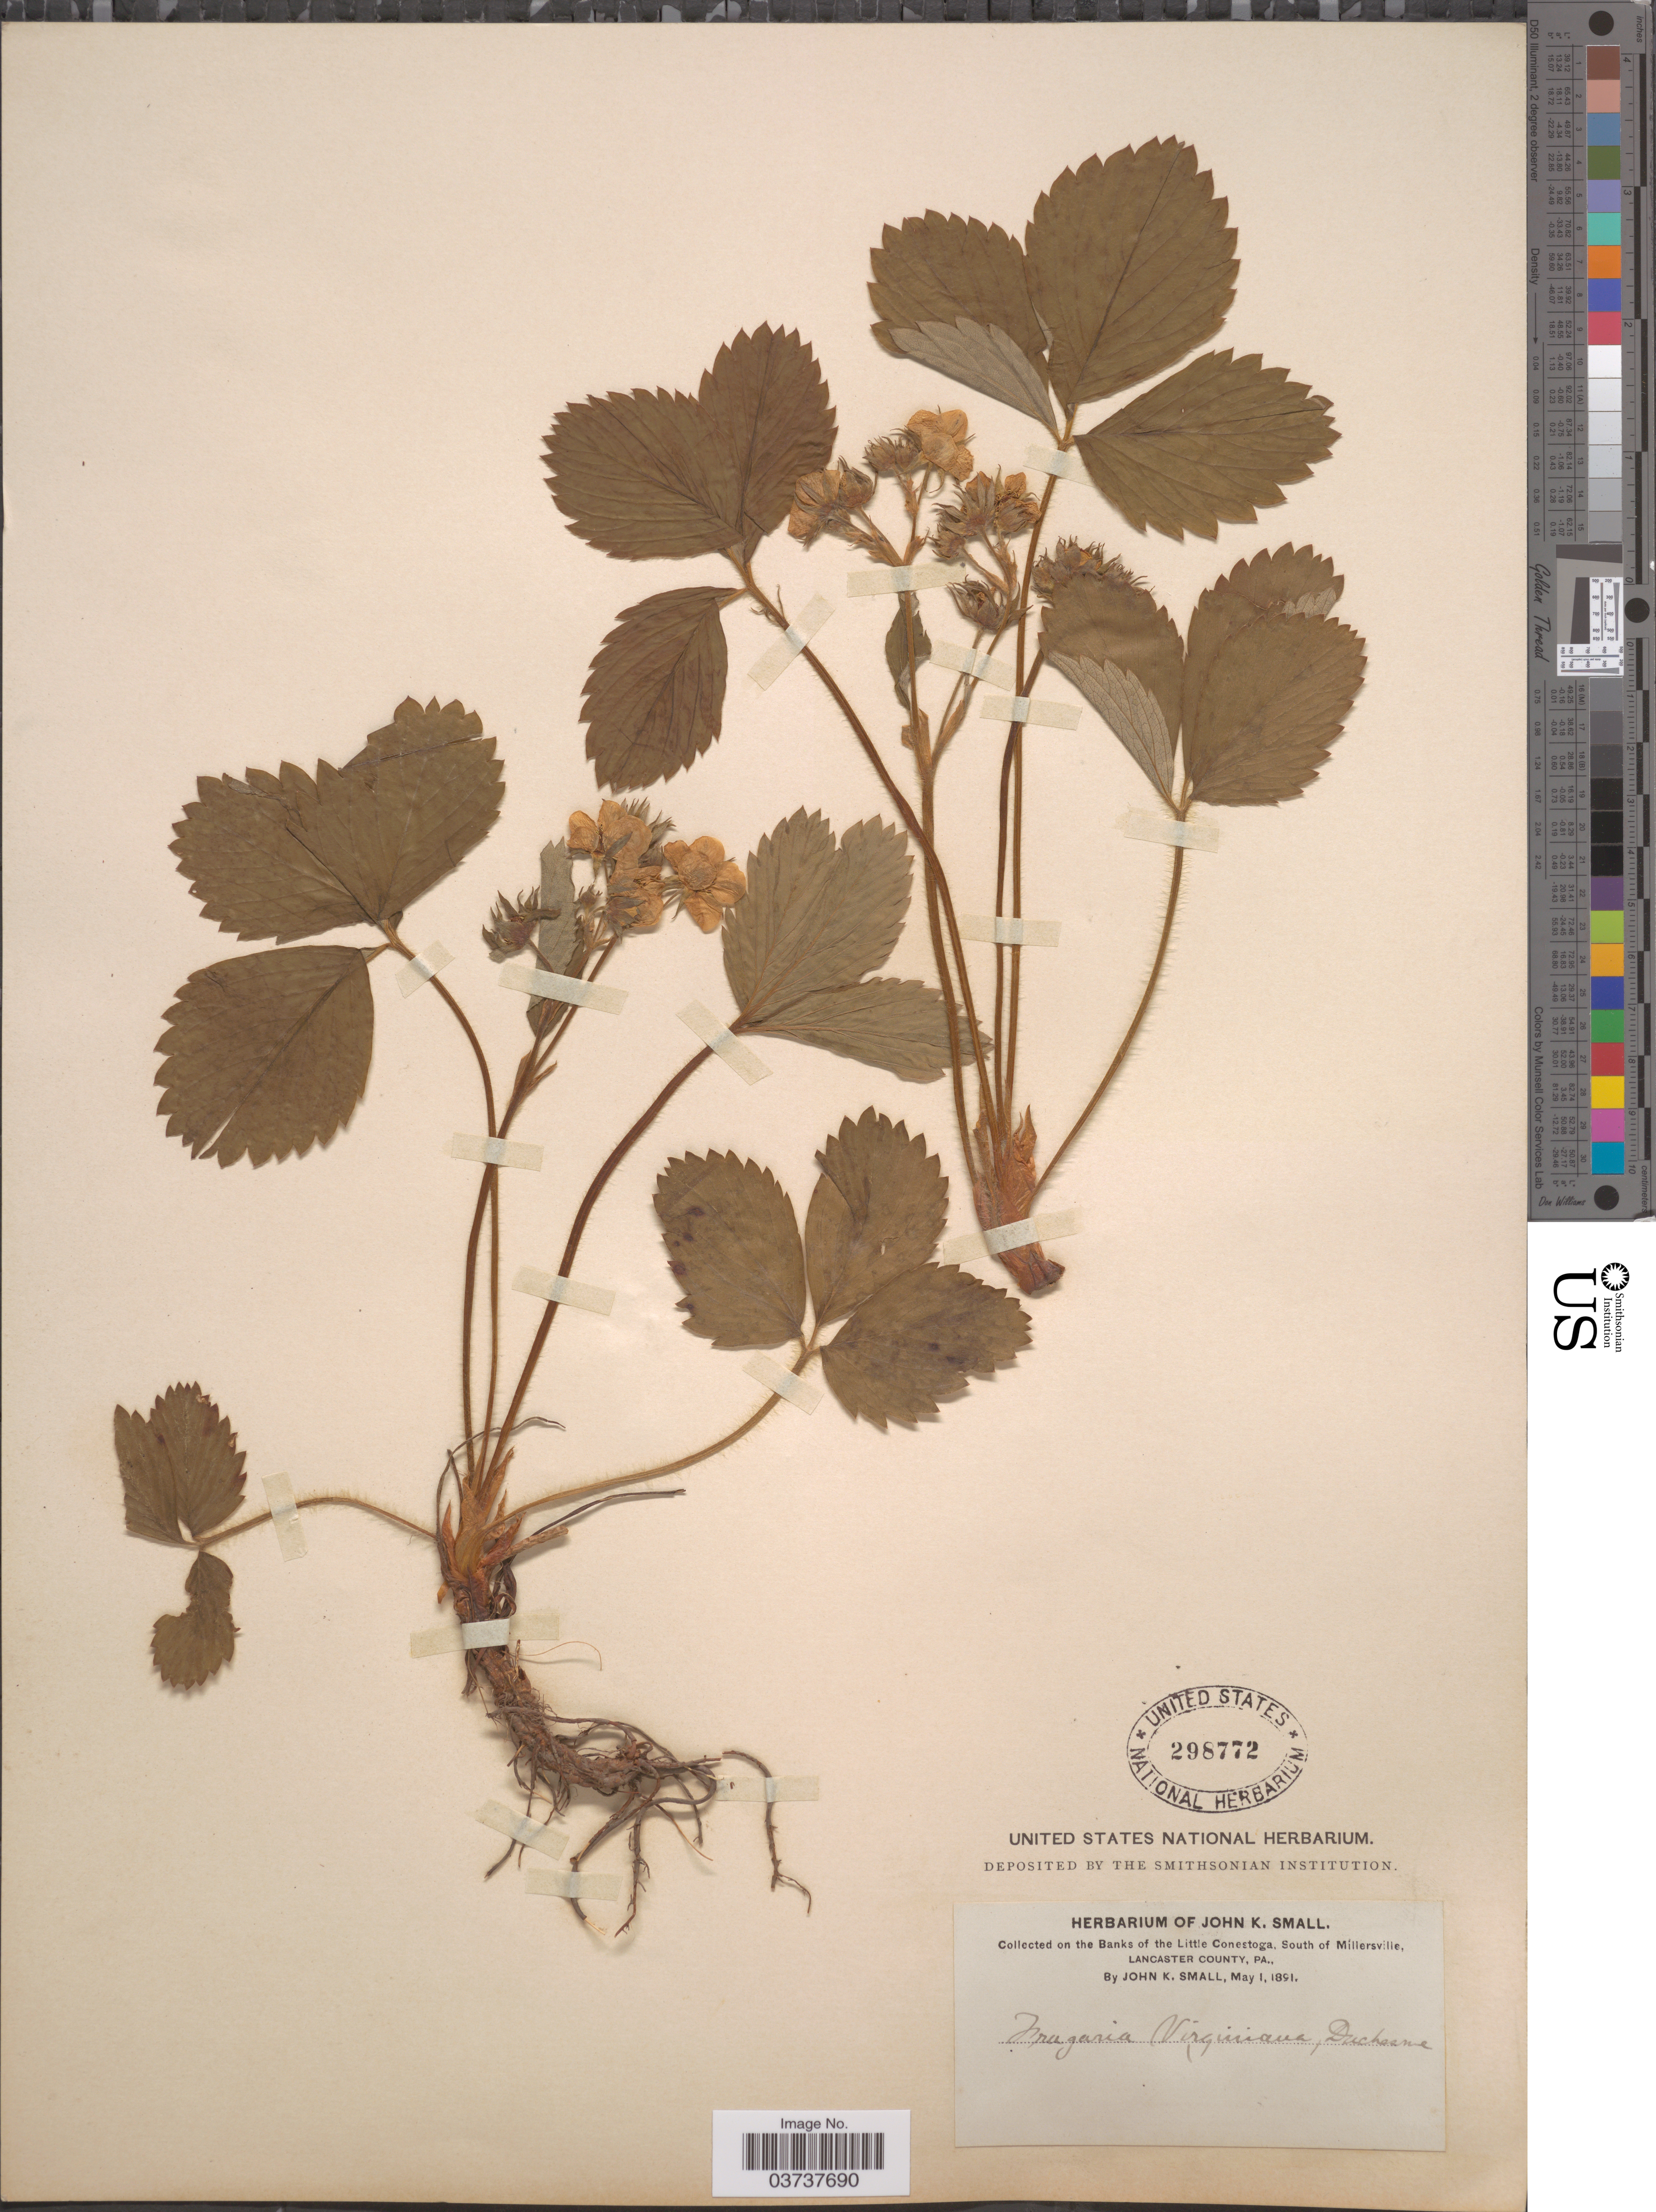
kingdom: Plantae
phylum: Tracheophyta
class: Magnoliopsida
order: Rosales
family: Rosaceae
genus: Fragaria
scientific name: Fragaria virginiana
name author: Mill.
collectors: J. K. Small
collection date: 1891-05-01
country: United States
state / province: Pennsylvania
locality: On the Banks of the Little Conestoga, South of Millersville, Lancaster County.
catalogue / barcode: US 298772